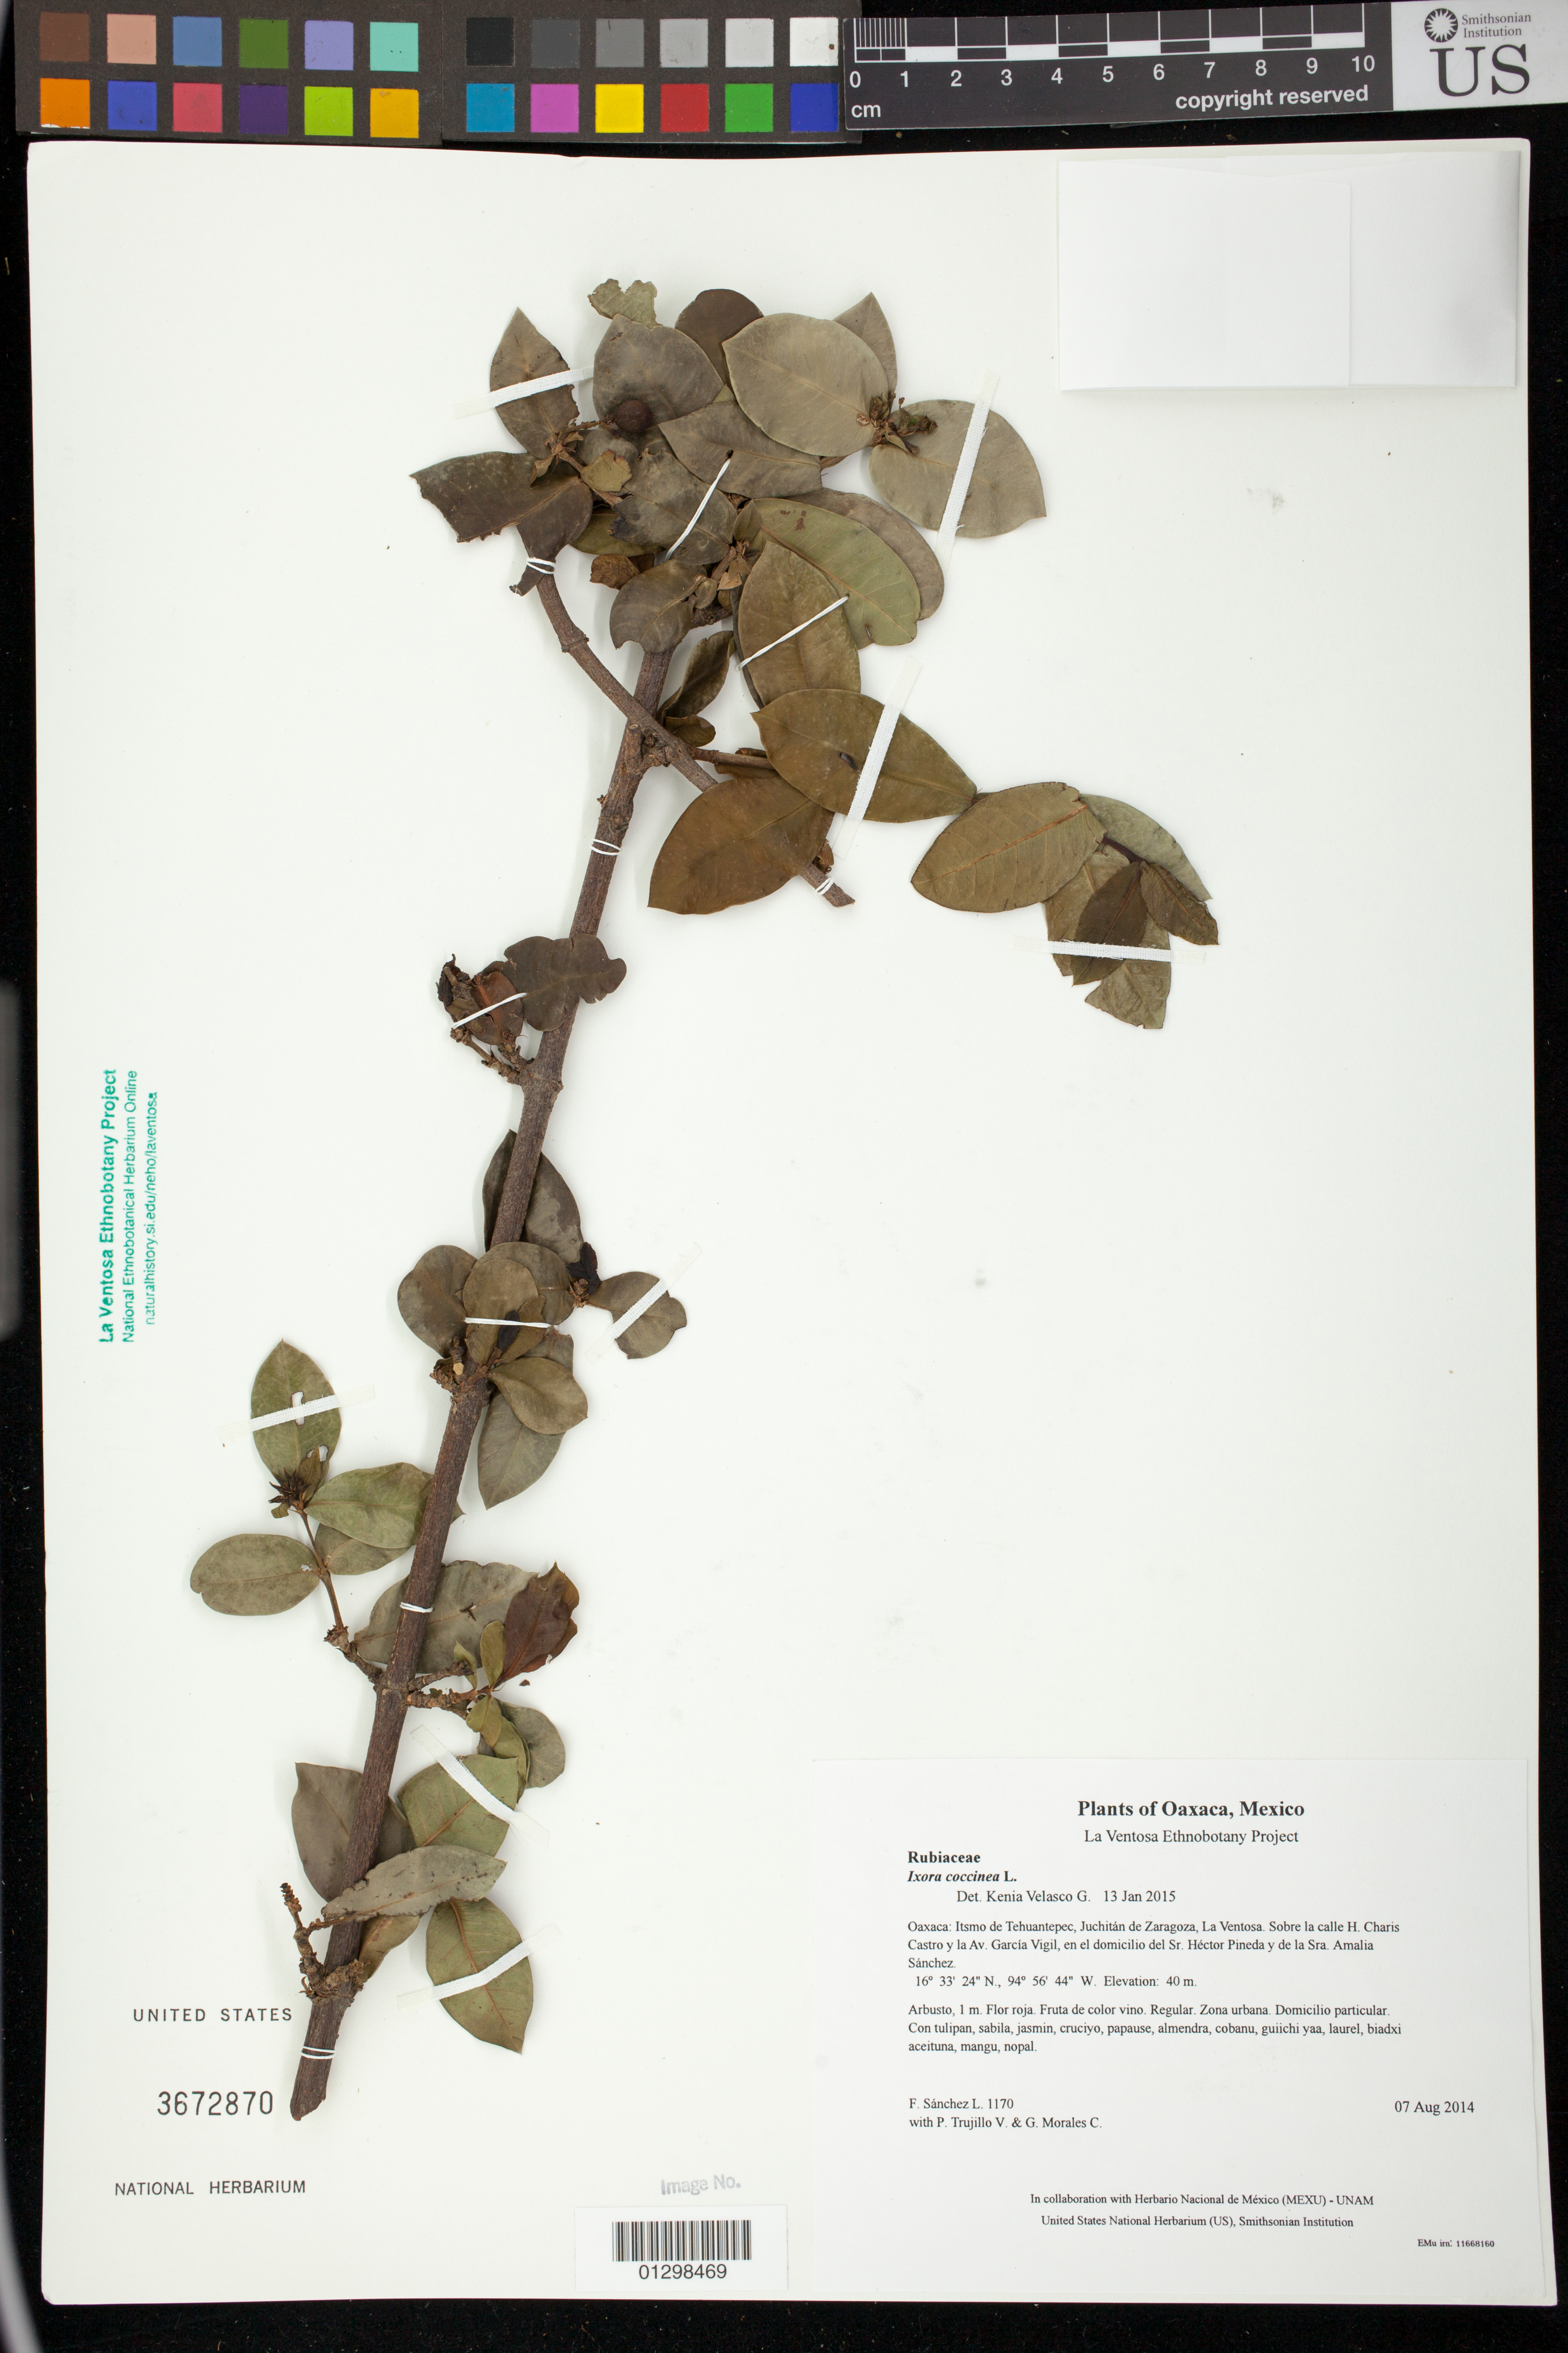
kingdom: Plantae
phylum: Tracheophyta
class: Magnoliopsida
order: Gentianales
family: Rubiaceae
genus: Ixora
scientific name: Ixora coccinea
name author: L.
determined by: Velasco G., Kenia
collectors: F. Sánchez L., P. Trujillo V. & G. Morales C.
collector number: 1170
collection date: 2014-08-07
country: Mexico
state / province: Oaxaca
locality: Itsmo de Tehuantepec, Juchitán de Zaragoza, La Ventosa. Sobre la calle H. Charis Castro y la Av. García Vigil, en el domicilio del Sr. Héctor Pineda y de la Sra. Amalia Sánchez.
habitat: Zona urbana. Domicilio particular.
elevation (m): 40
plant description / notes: MEXU, US; Yaga bandaga. 1 m. Guie' naxiña'. Cuaananaxhi naxiña' nacahui. Nuu.; crucillo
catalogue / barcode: US 3672870